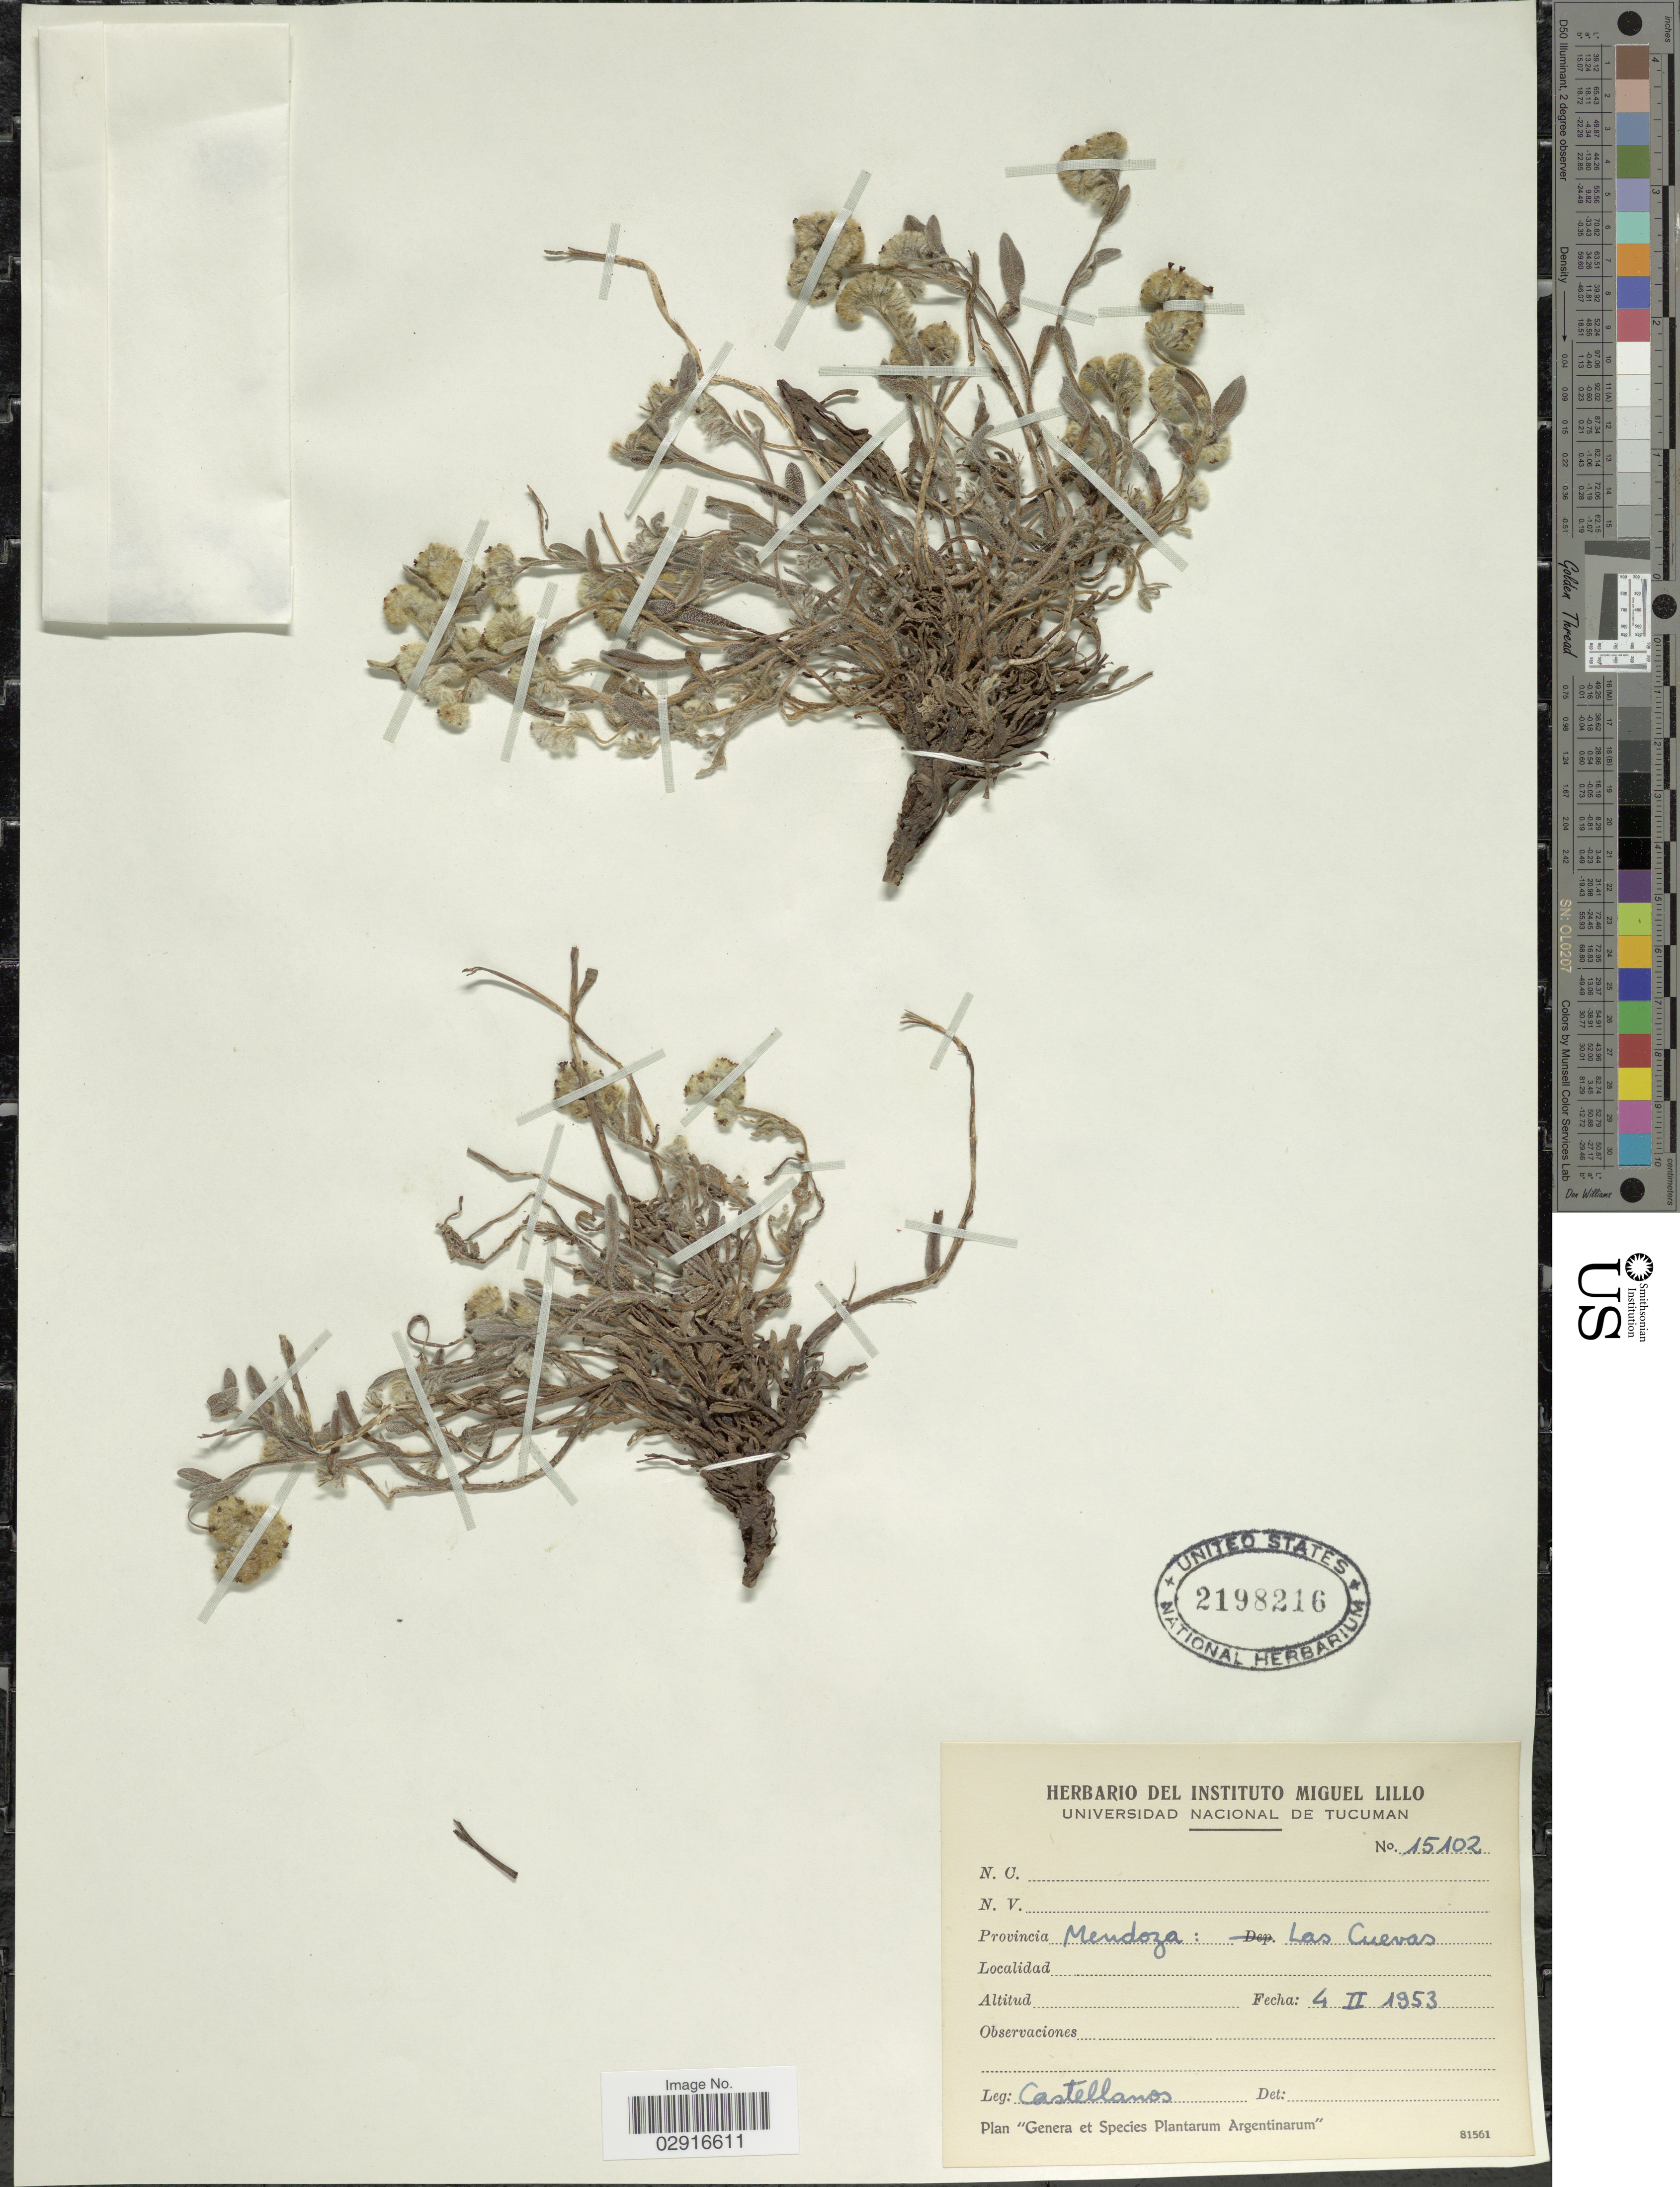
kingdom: Plantae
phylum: Tracheophyta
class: Magnoliopsida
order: Boraginales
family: Boraginaceae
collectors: -- Castellanos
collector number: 15102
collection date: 1953-02-04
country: Argentina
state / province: Mendoza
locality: Las Cuevas.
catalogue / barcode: US 2198216